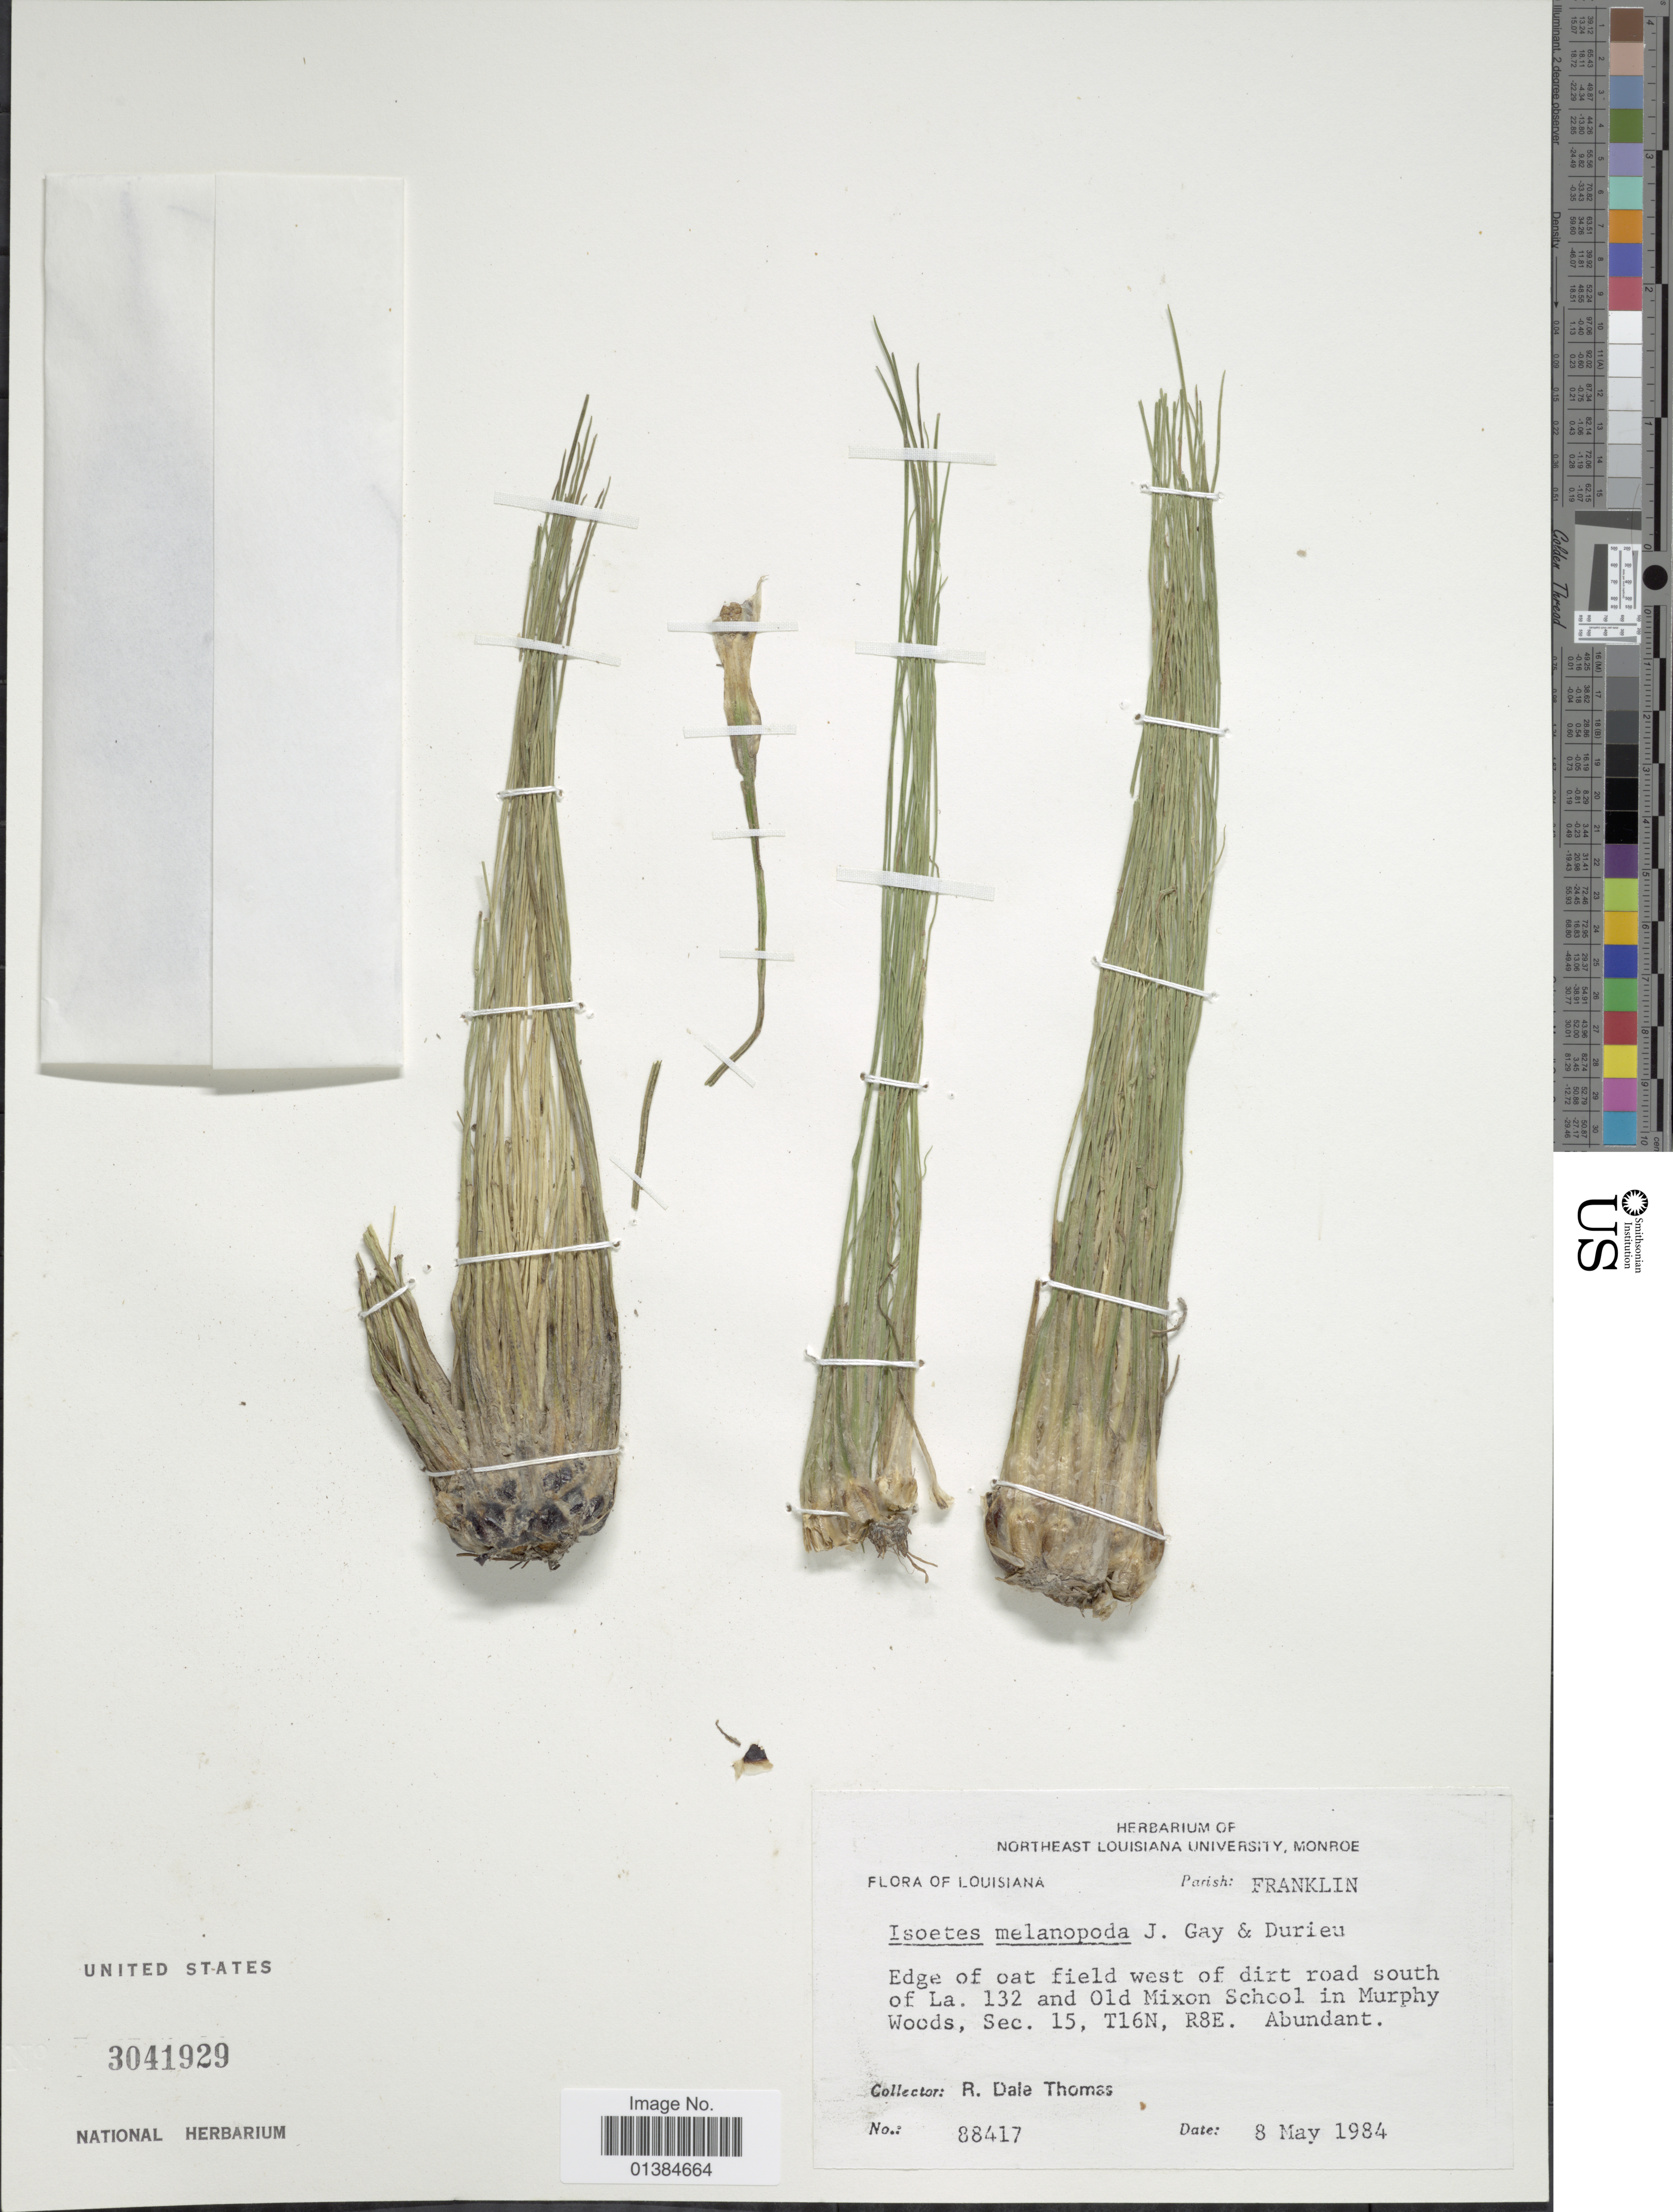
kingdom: Plantae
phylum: Tracheophyta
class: Lycopodiopsida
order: Isoetales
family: Isoetaceae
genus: Isoetes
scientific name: Isoetes melanopoda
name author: J. Gay & Durieu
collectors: R. Thomas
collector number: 88417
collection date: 1984-05-08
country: United States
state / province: Louisiana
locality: Parish: Franklin. Edge of oat field west of dirt road south of La. 132 and Old Mixon School in Murphy Woods, Sec. 15, T16N, R8E.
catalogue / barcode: US 3041929